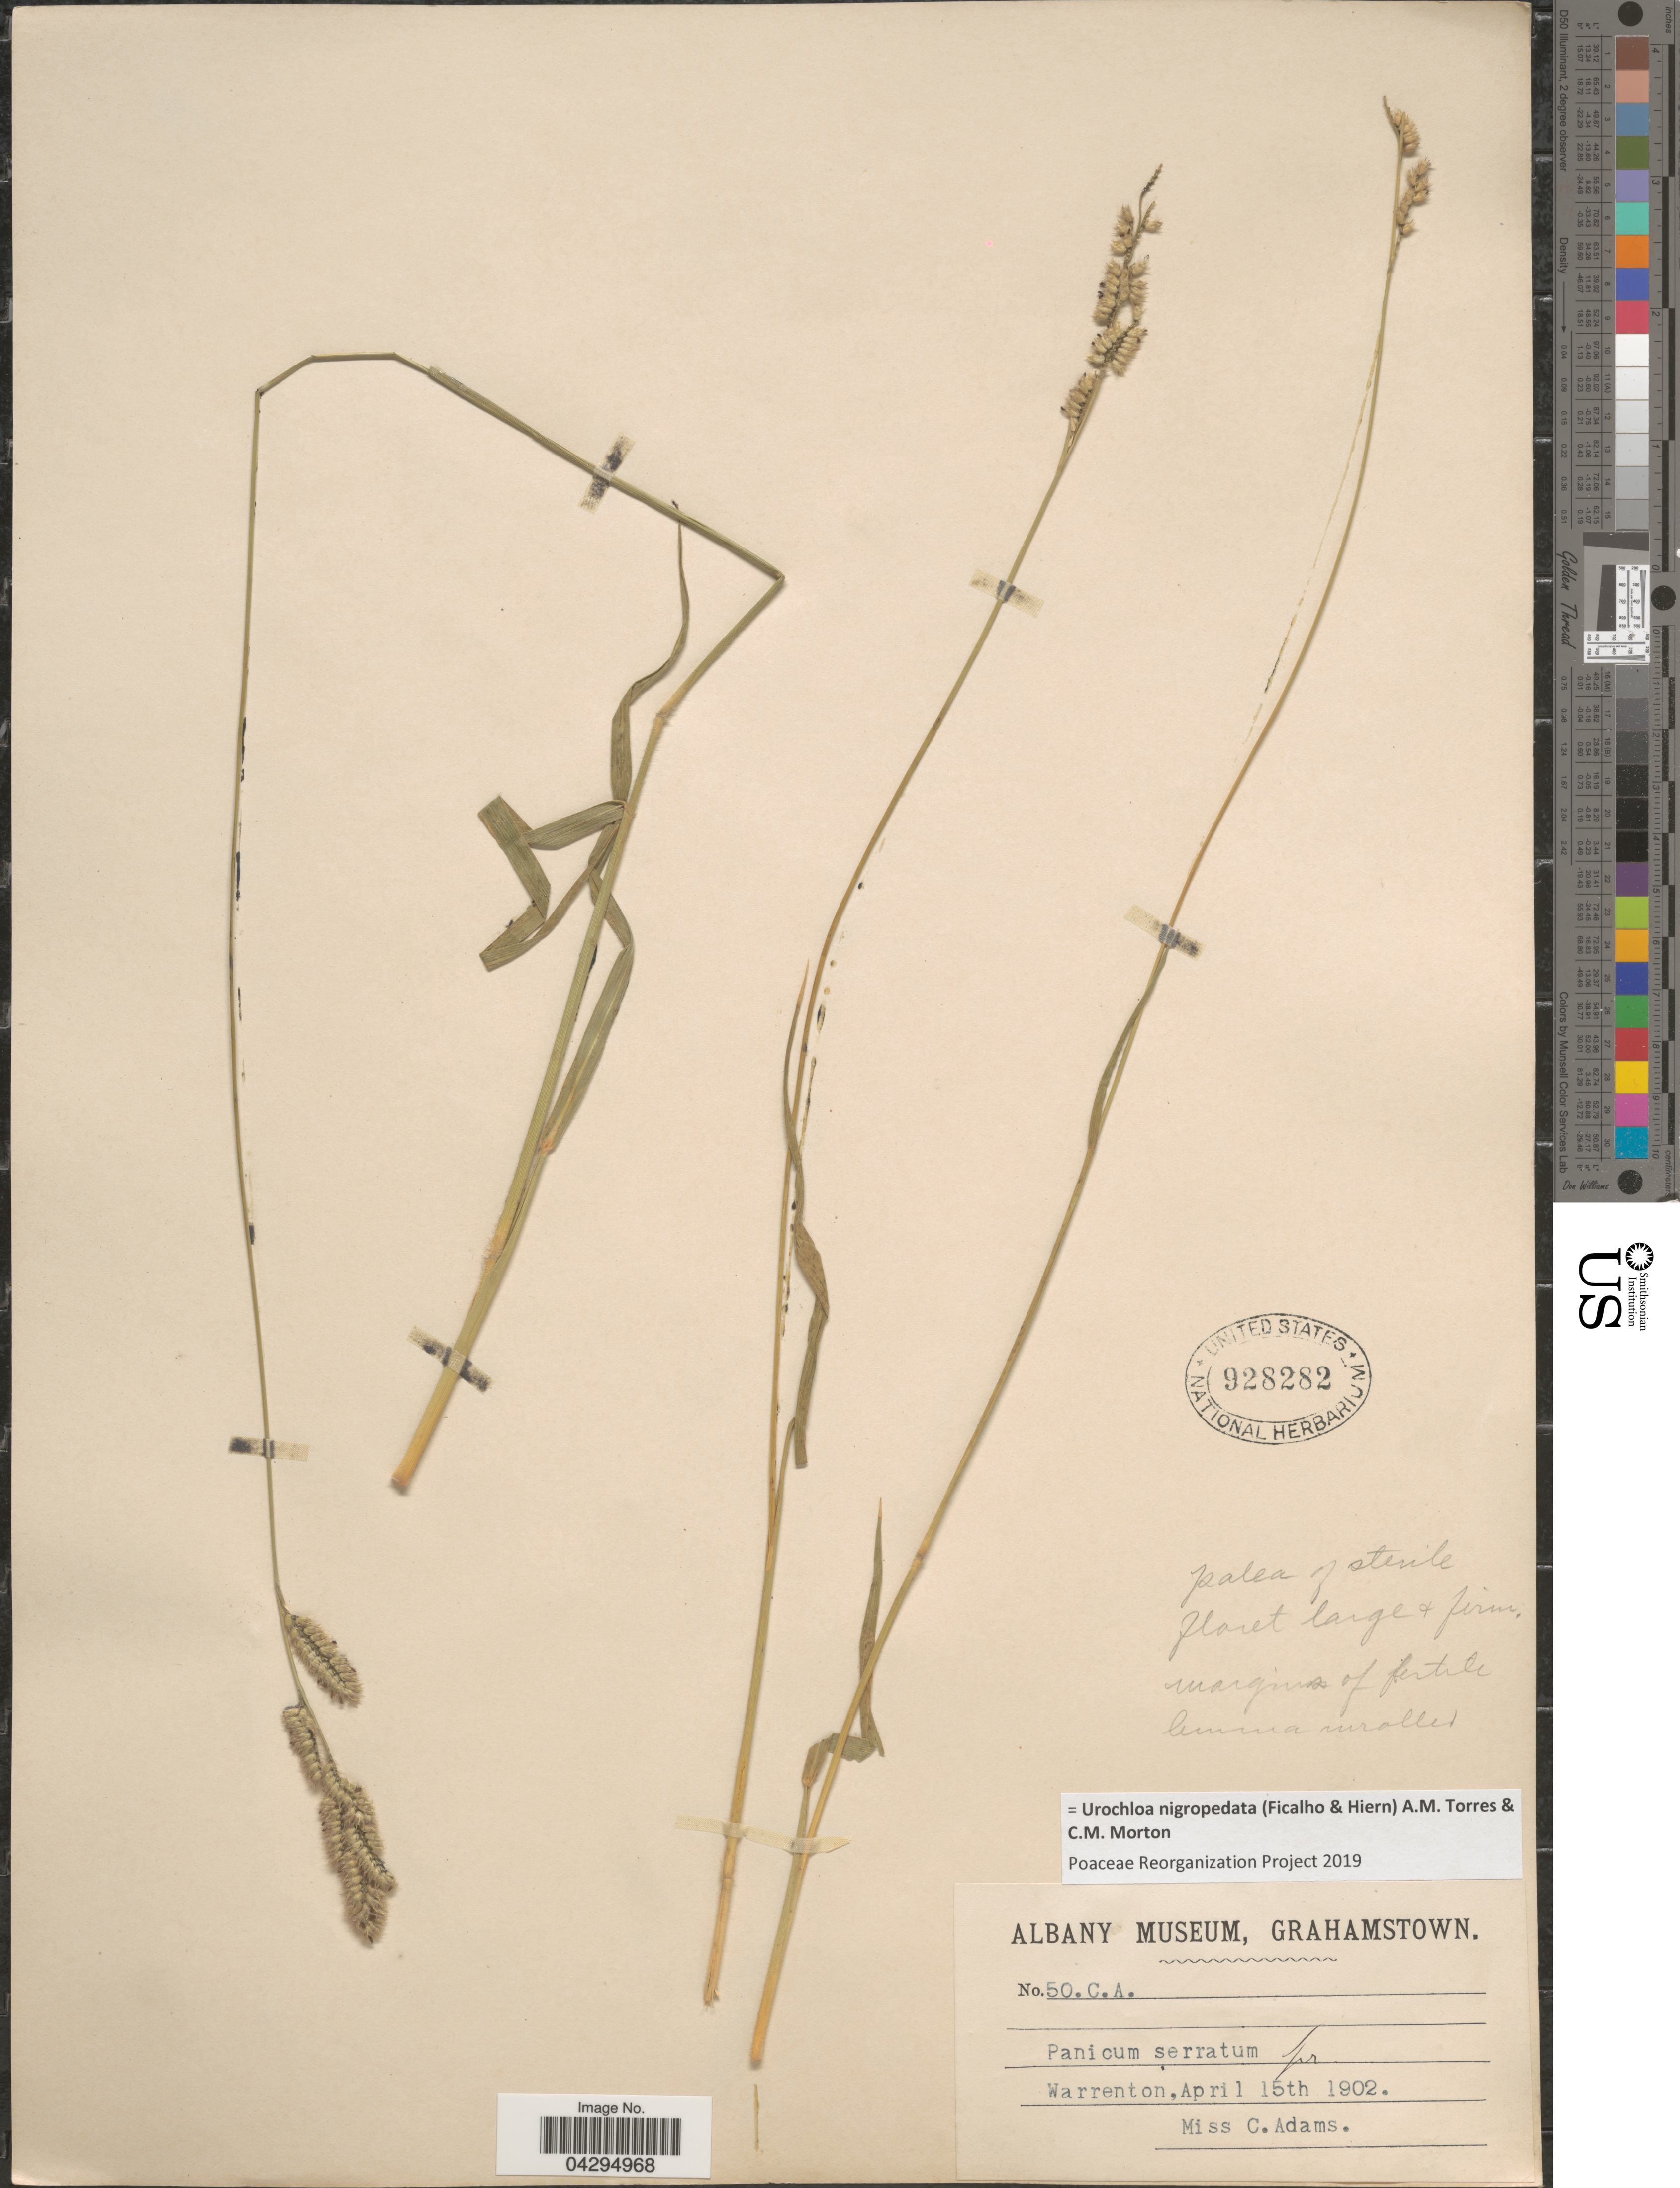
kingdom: Plantae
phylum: Tracheophyta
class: Liliopsida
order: Poales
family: Poaceae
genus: Urochloa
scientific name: Urochloa nigropedata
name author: (Ficalho & Hiern) A.M. Torres & C.M. Morton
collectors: C. Adams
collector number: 50CA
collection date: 1902-04-15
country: South Africa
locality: Warrenton.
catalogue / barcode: US 928282